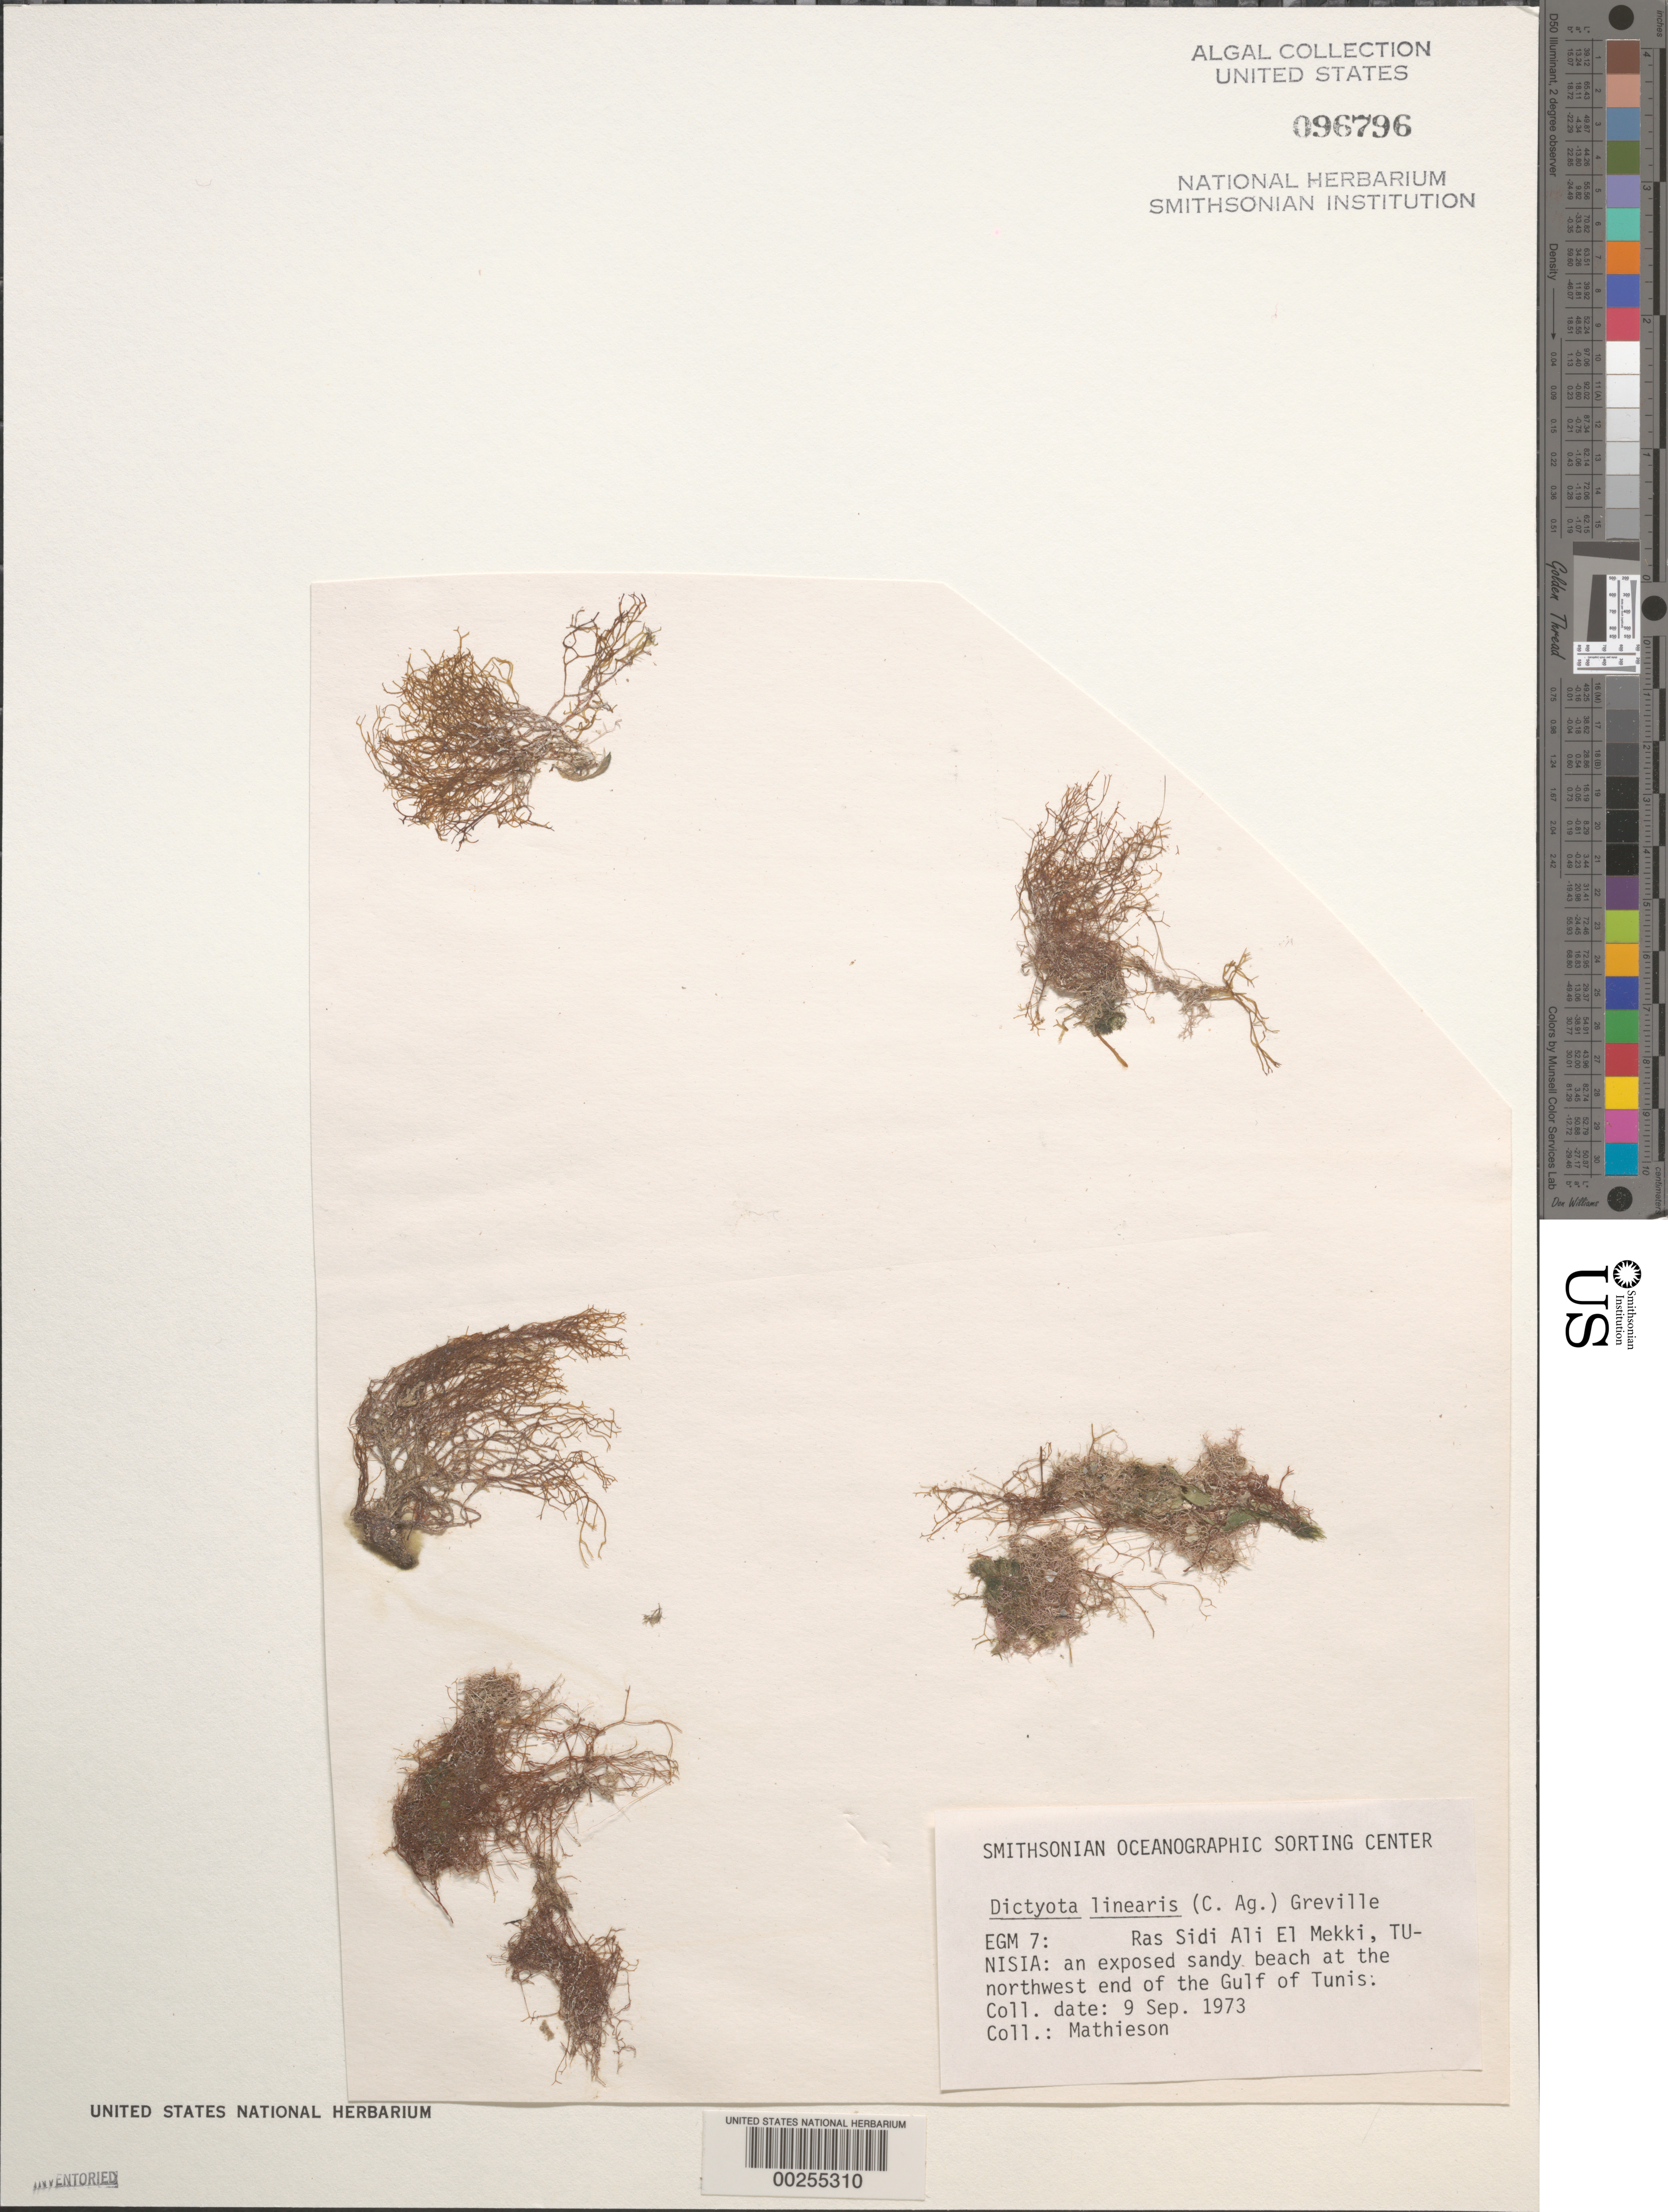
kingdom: Chromista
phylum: Ochrophyta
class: Phaeophyceae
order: Dictyotales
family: Dictyotaceae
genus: Dictyota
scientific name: Dictyota linearis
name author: (C. Agardh) Grev.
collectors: R. Mathieson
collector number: EGM 7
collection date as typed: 09 Sep 1973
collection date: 1973-09-09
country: Tunisia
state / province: Tunis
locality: Ras sidi ali el mekki, gulf of tunis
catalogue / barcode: US 96796